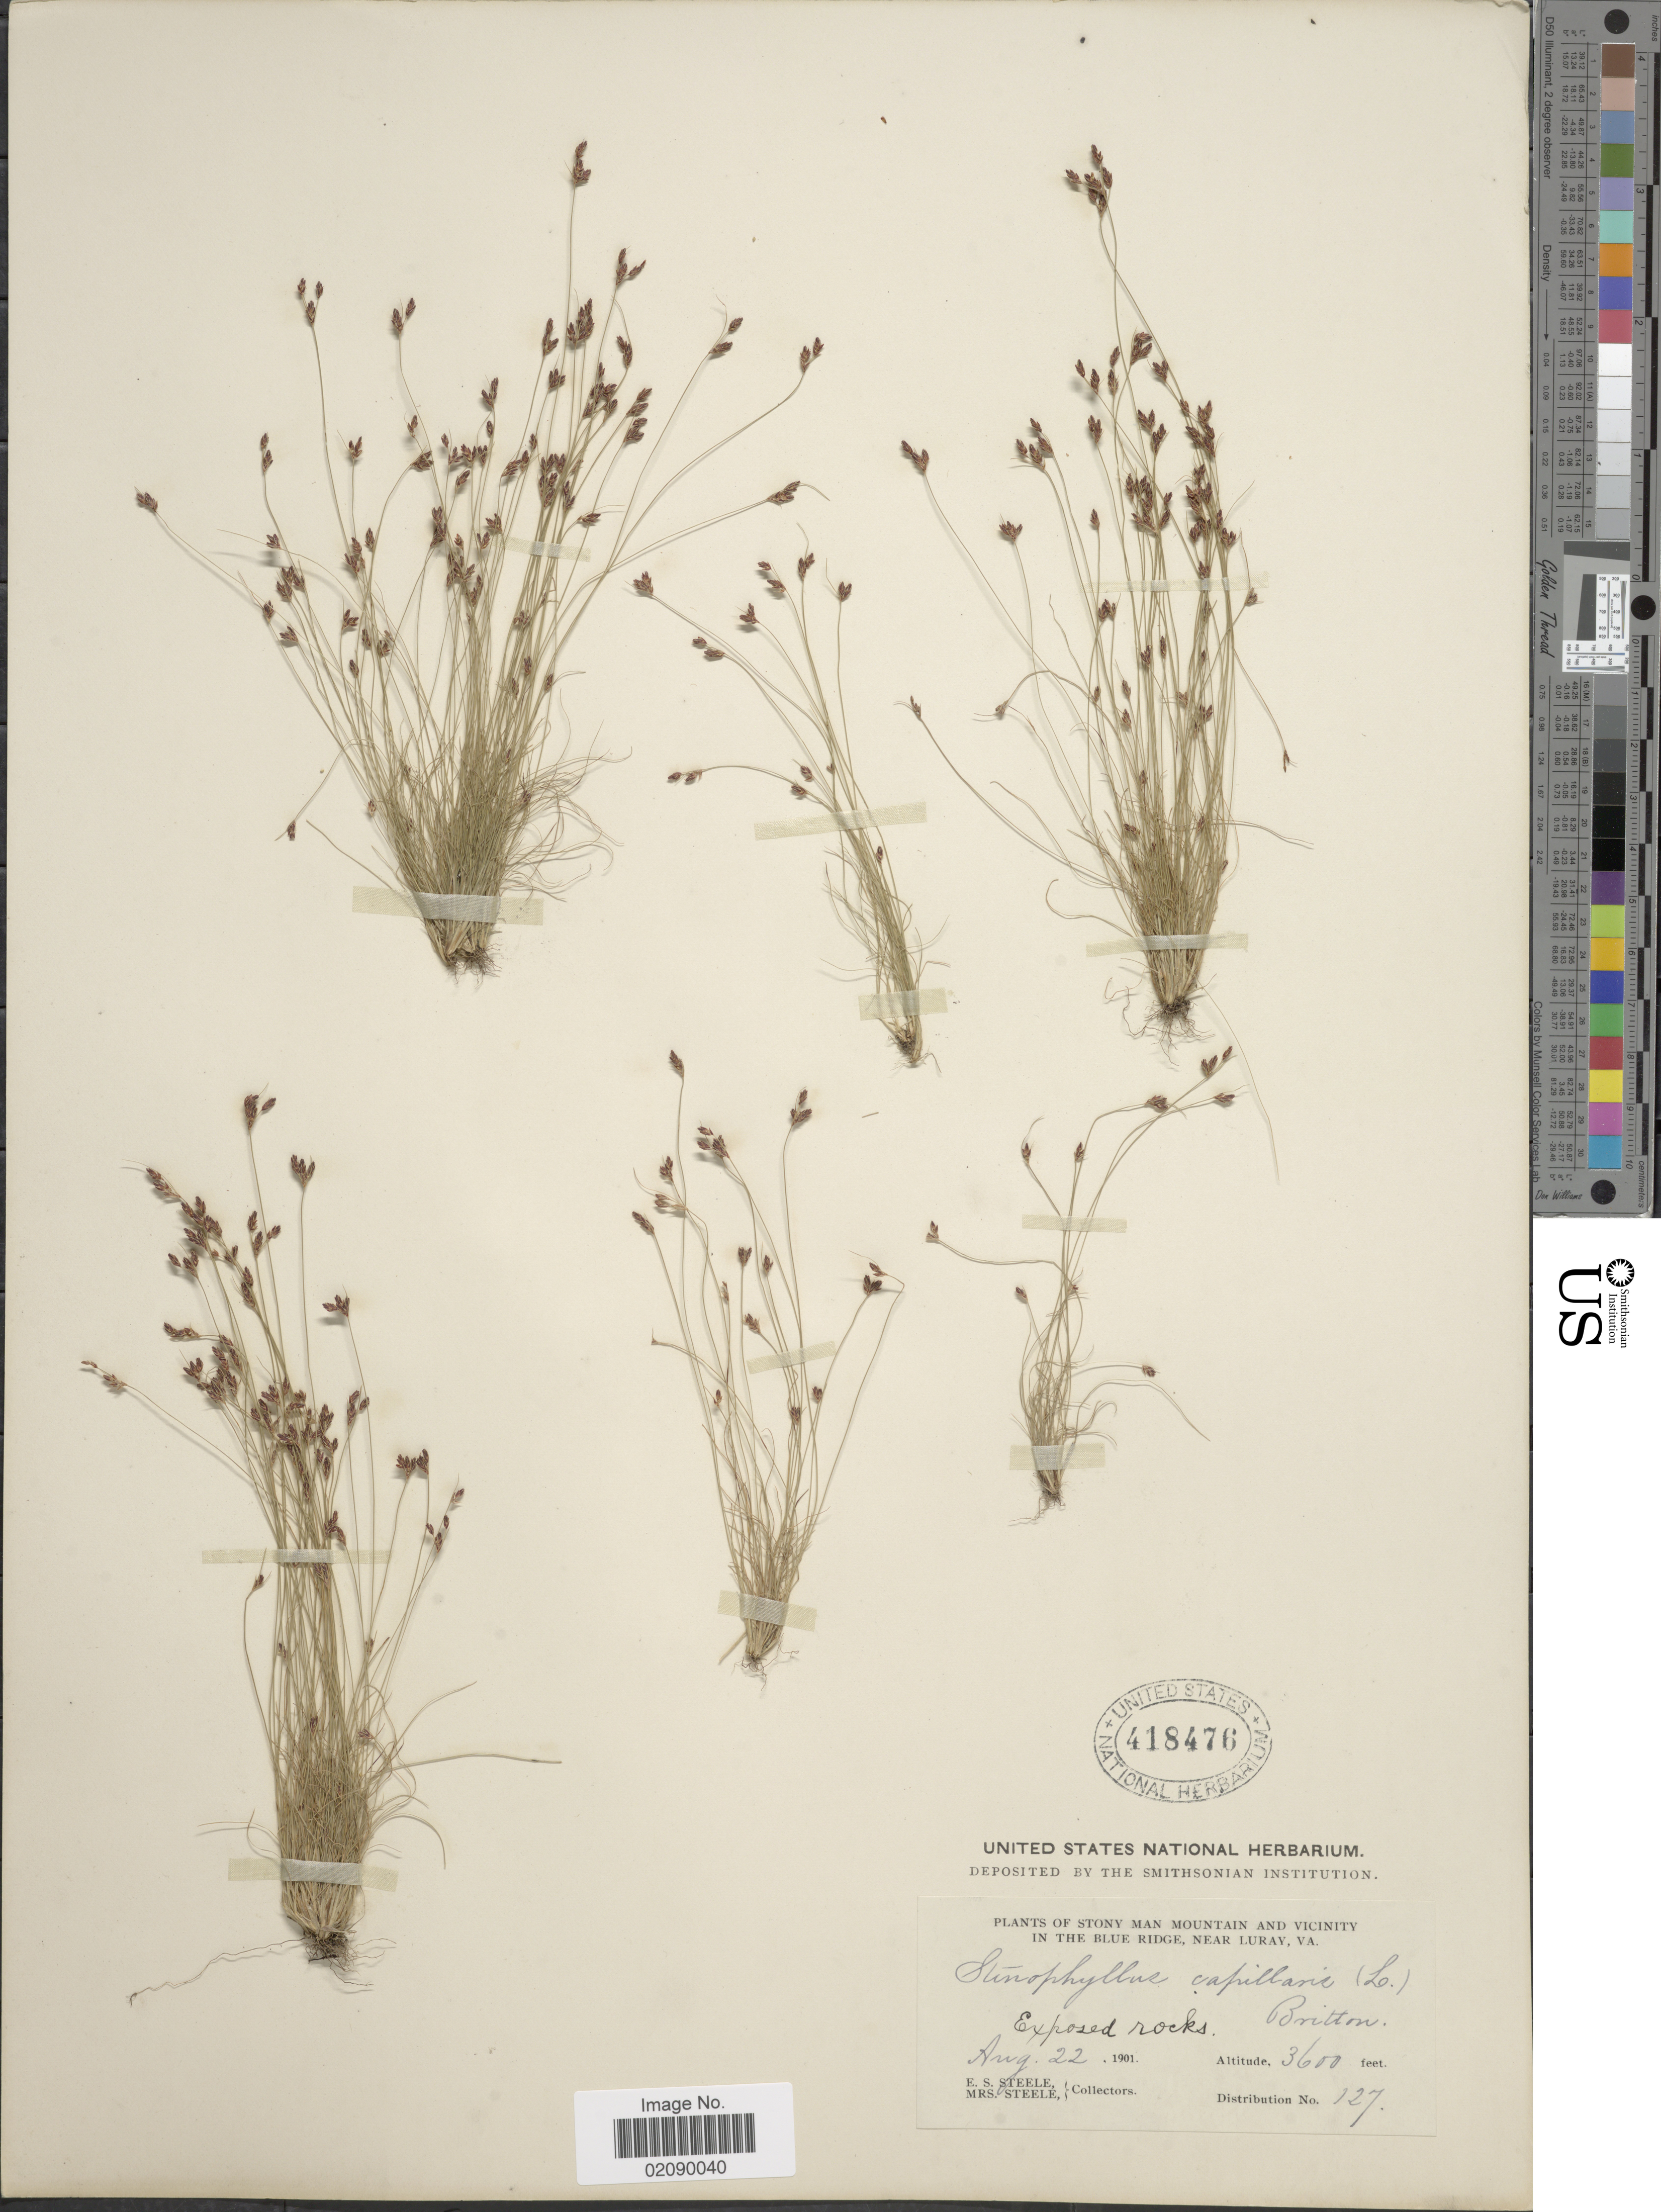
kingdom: Plantae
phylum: Tracheophyta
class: Liliopsida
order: Poales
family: Cyperaceae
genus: Bulbostylis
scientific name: Bulbostylis capillaris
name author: (L.) Kunth ex C.B. Clarke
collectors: E. Steele & Mrs. E. S. Steele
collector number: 127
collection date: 1901-08-22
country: United States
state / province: Virginia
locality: Stony Man Mountain and Vicinity in the Blue Ridge, near Luray, Exposed rocks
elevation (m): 1097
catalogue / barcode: US 418476